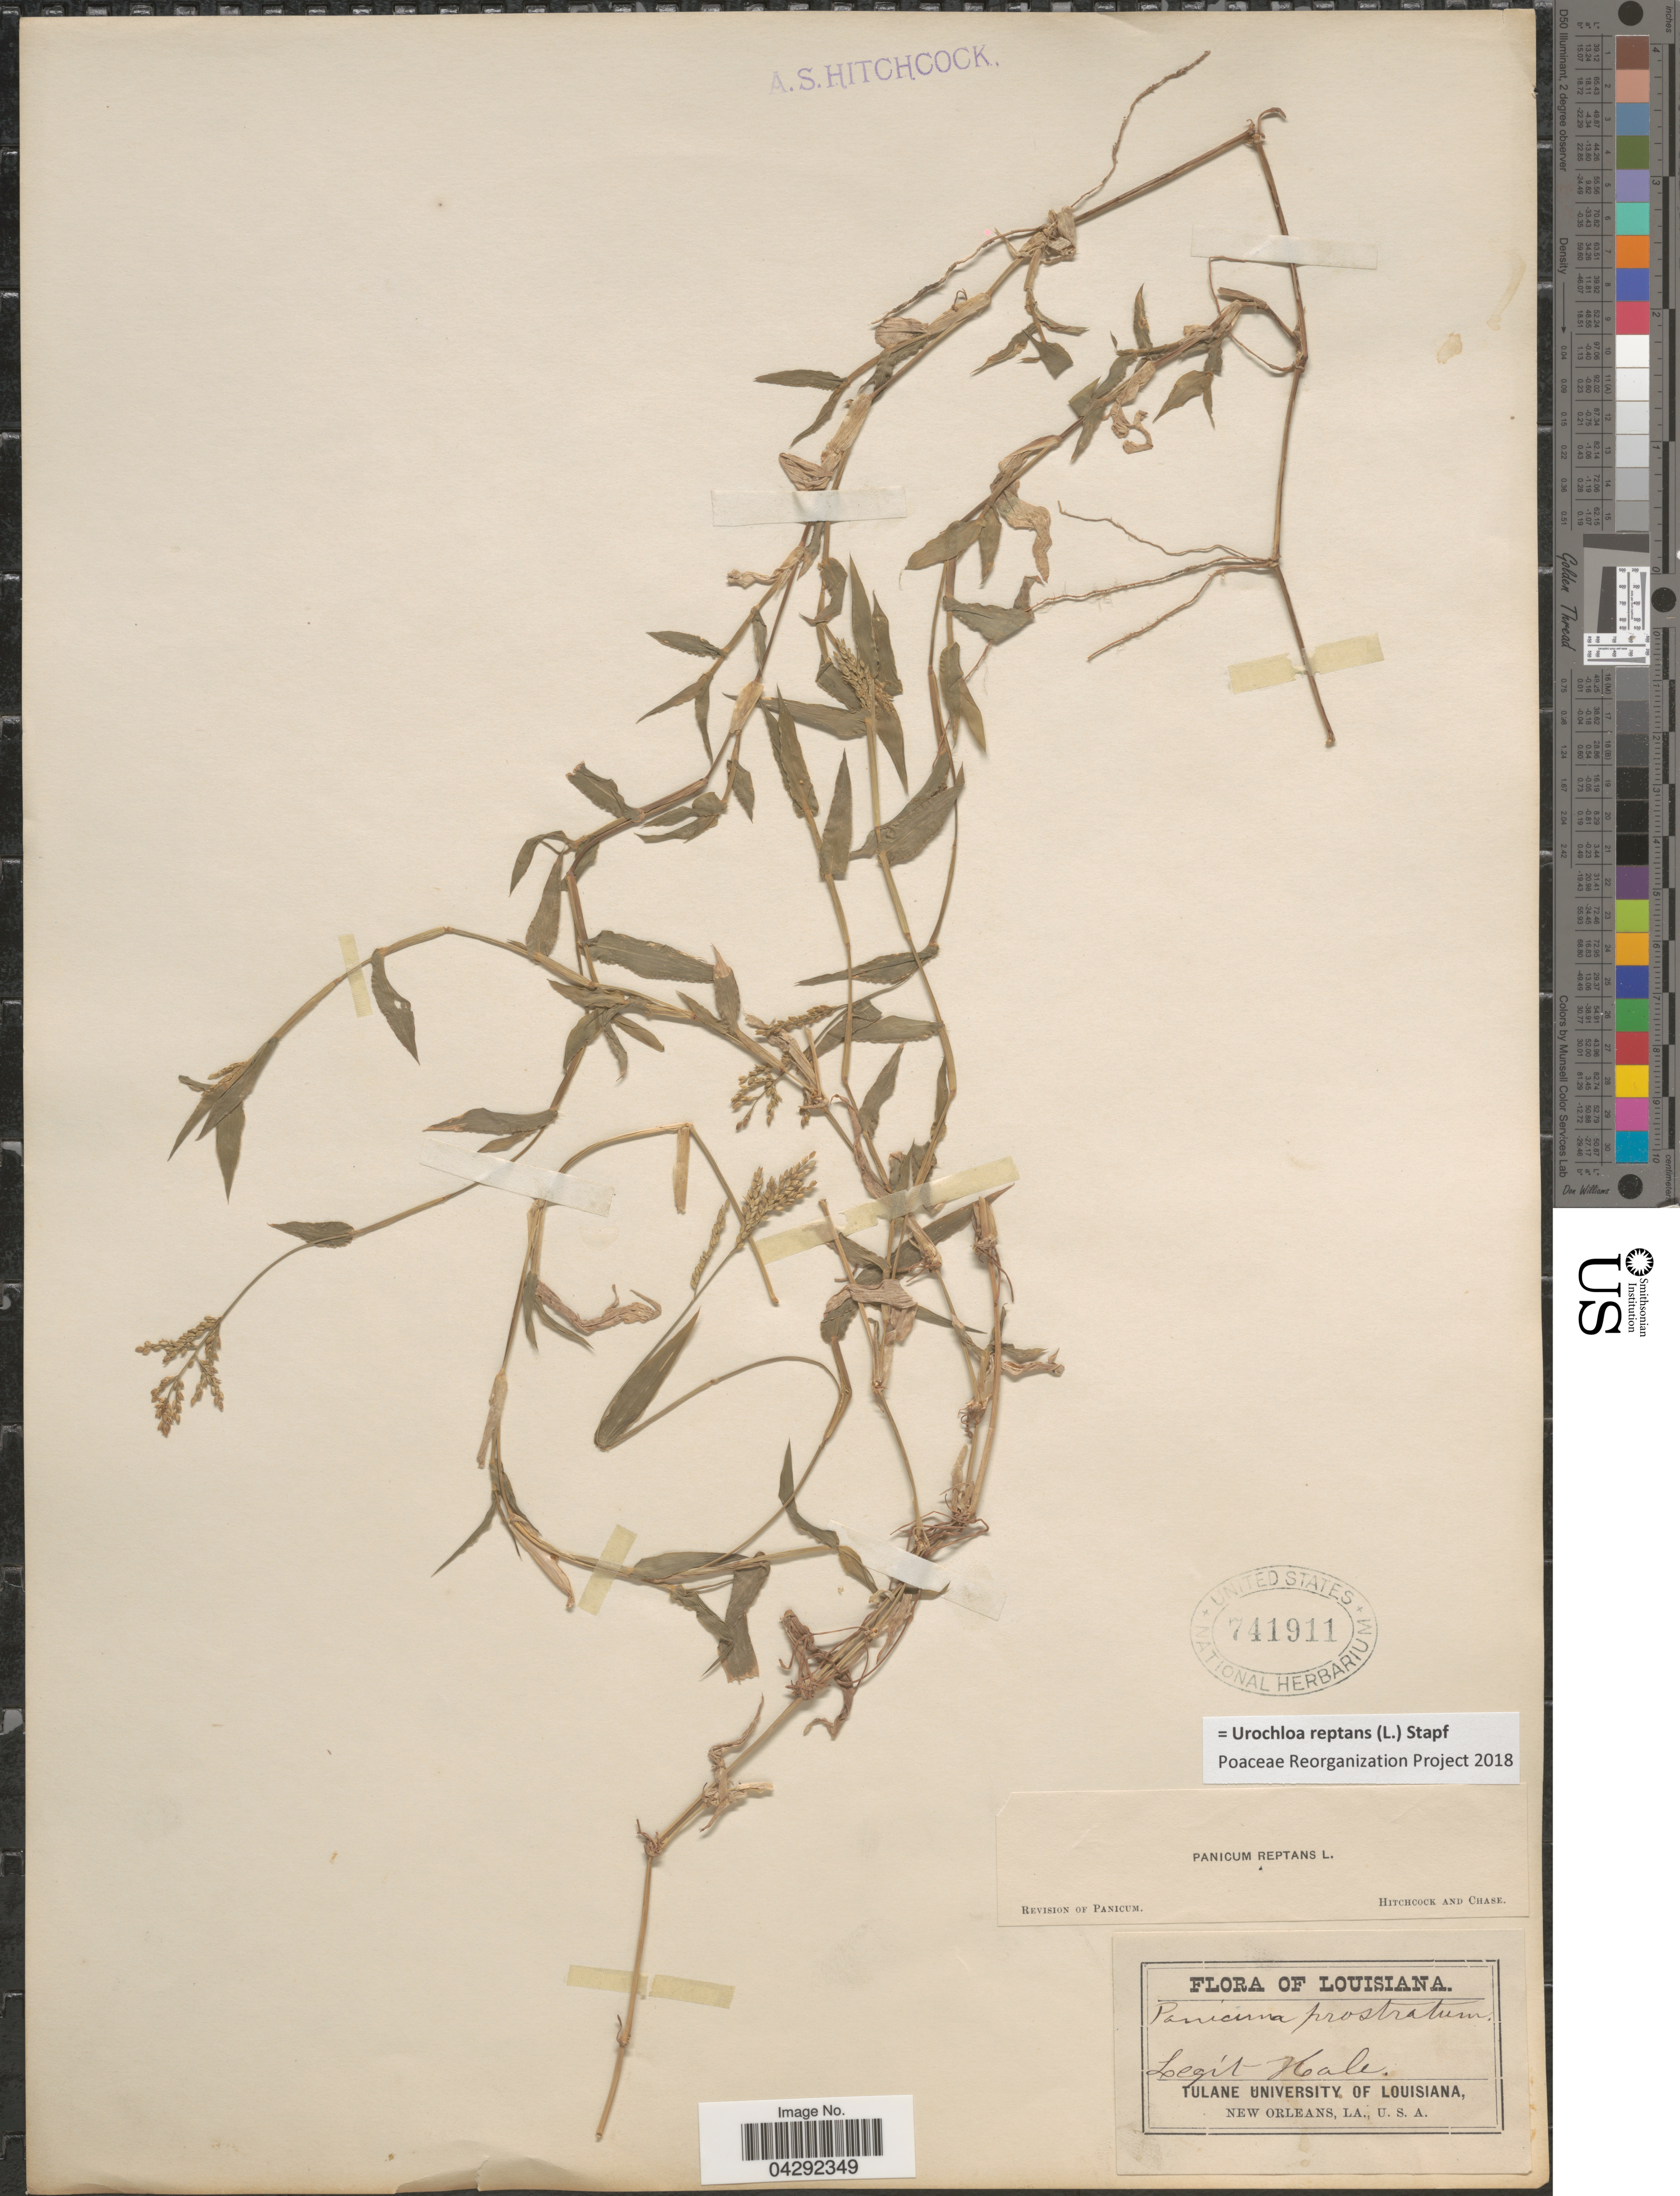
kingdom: Plantae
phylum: Tracheophyta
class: Liliopsida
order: Poales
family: Poaceae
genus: Urochloa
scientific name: Urochloa reptans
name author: (L.) Stapf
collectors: -- Hale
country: United States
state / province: Louisiana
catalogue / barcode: US 741911